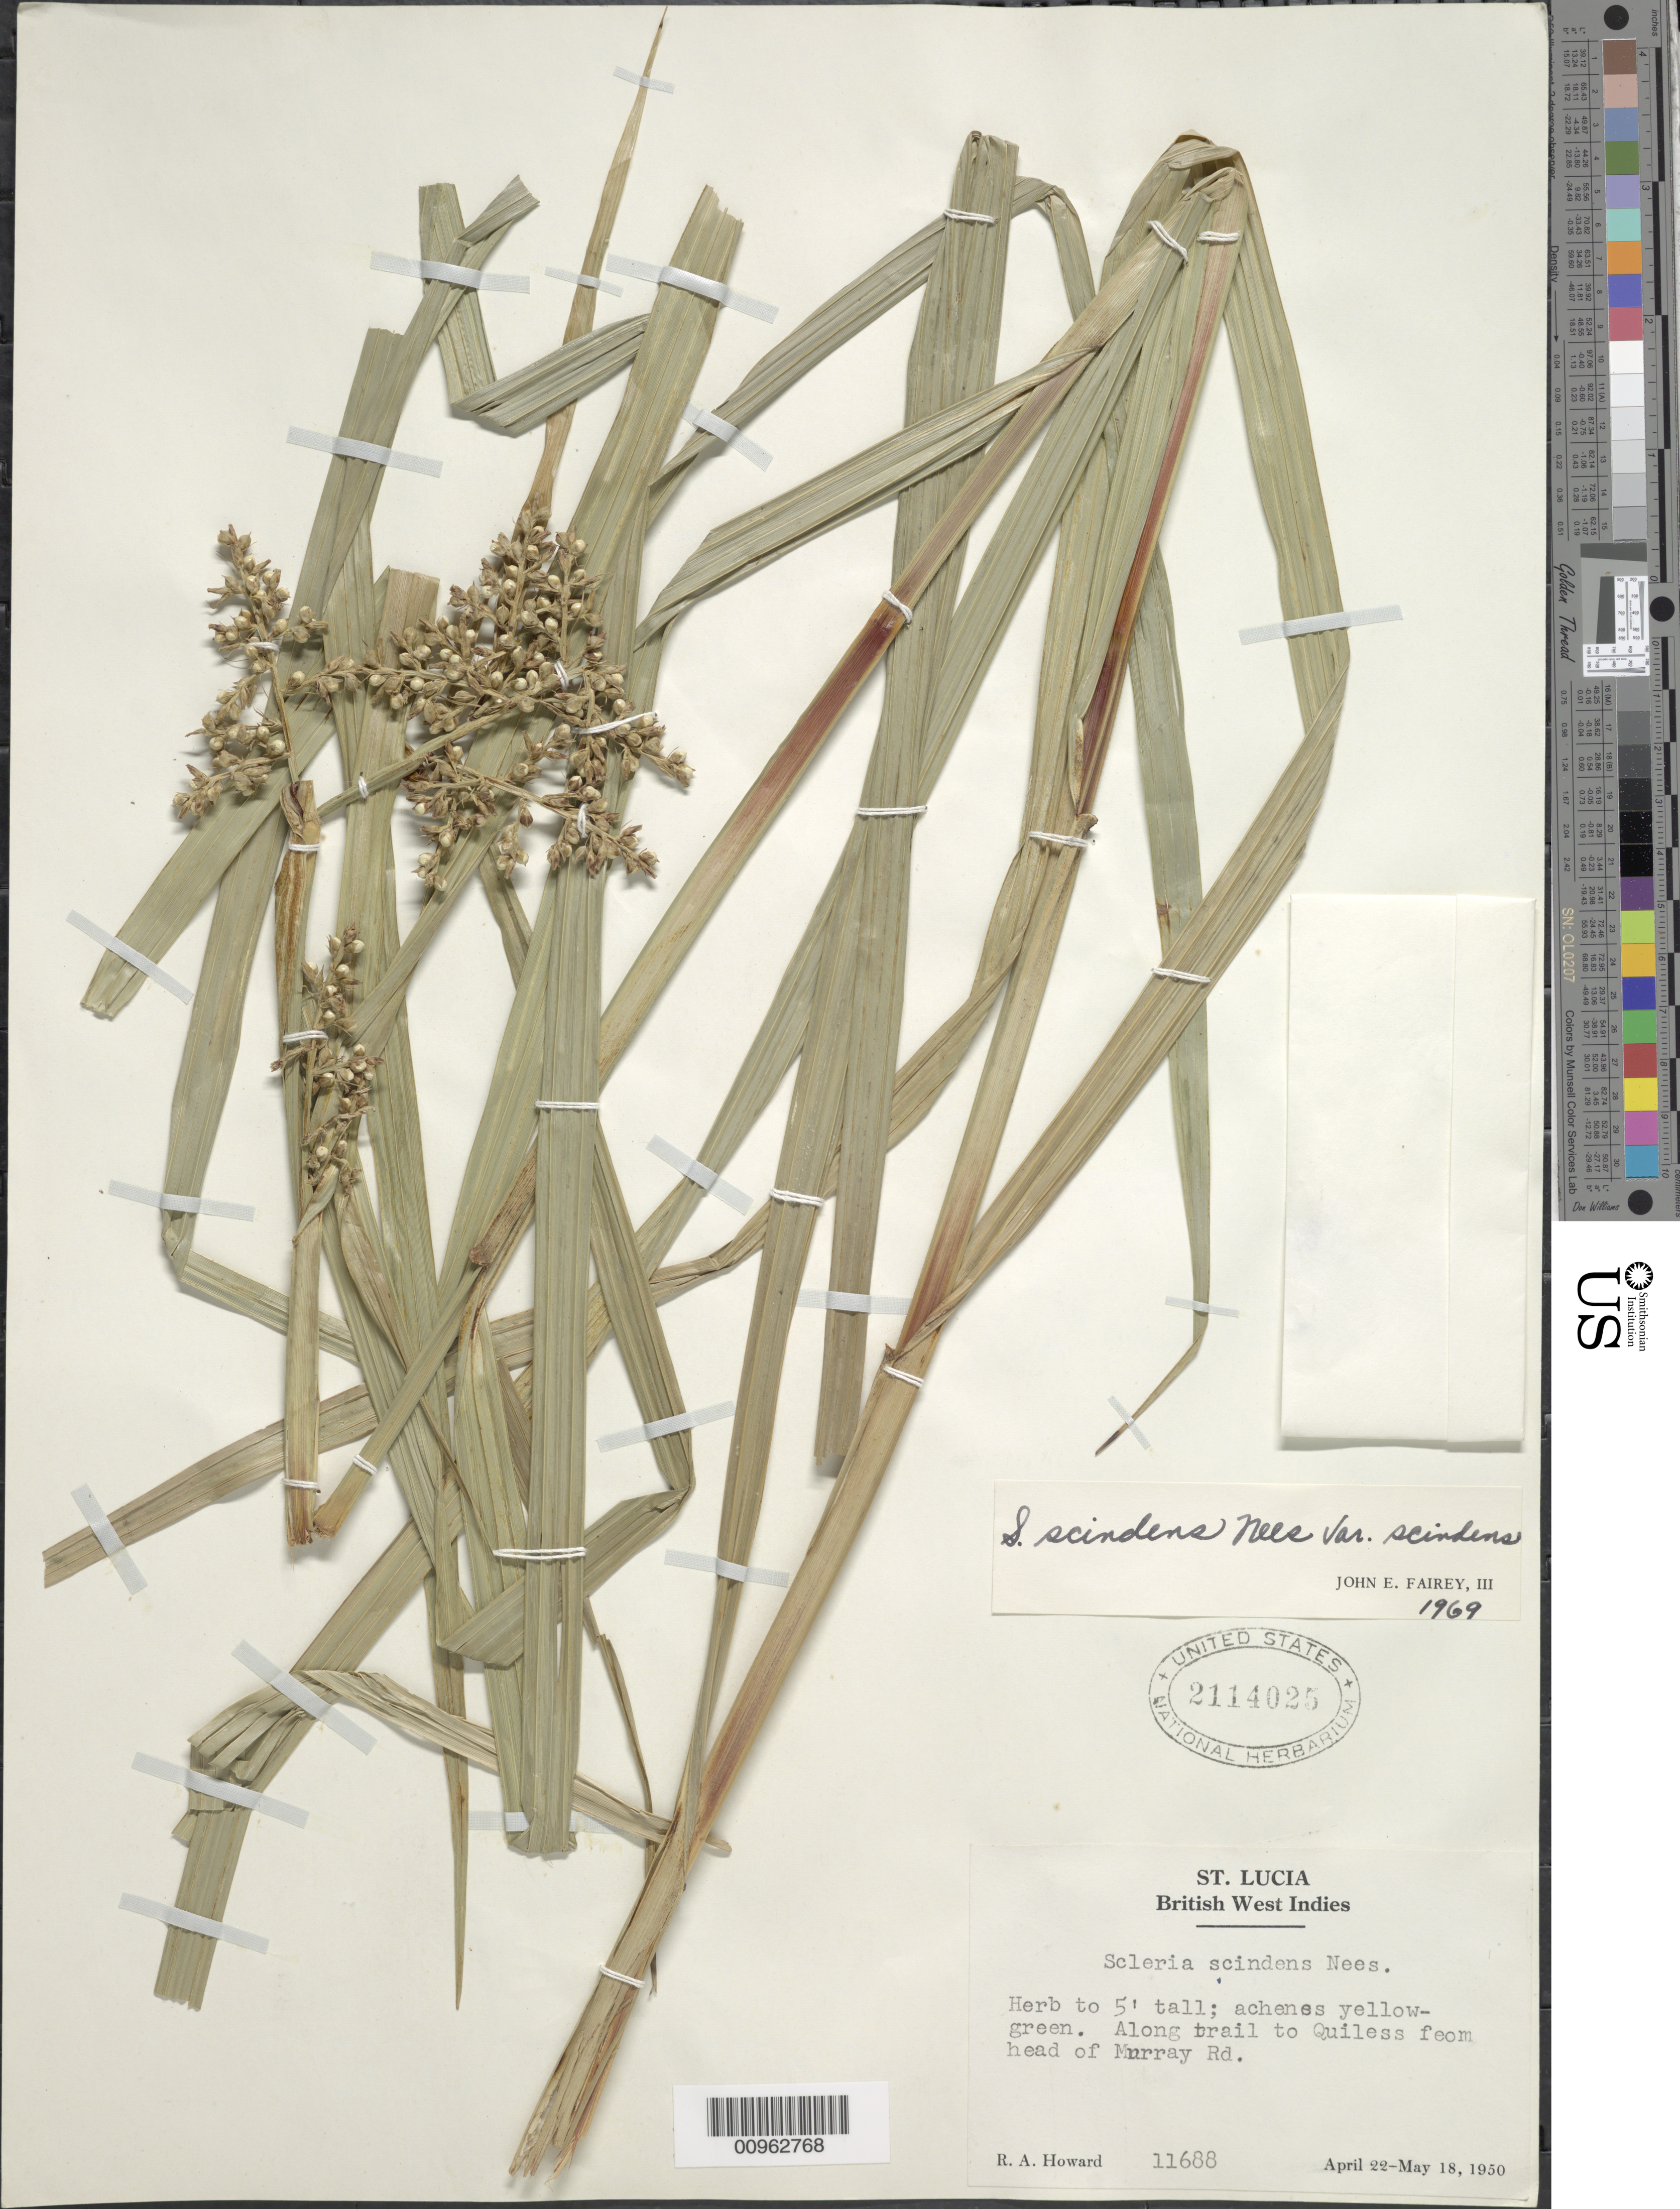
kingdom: Plantae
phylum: Tracheophyta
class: Liliopsida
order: Poales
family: Cyperaceae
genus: Scleria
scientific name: Scleria chlorantha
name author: Boeckeler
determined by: Strong, Mark T., (BOT), Smithsonian Institution - National Museum of Natural History (UNITED STATES)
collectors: R. A. Howard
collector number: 11688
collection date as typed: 22 Apr 1950 to 18 May 1950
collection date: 1950-04-22/1950-05-18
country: St. Lucia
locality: Along trail to Quiless from head of Murray Road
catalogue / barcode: US 2114025